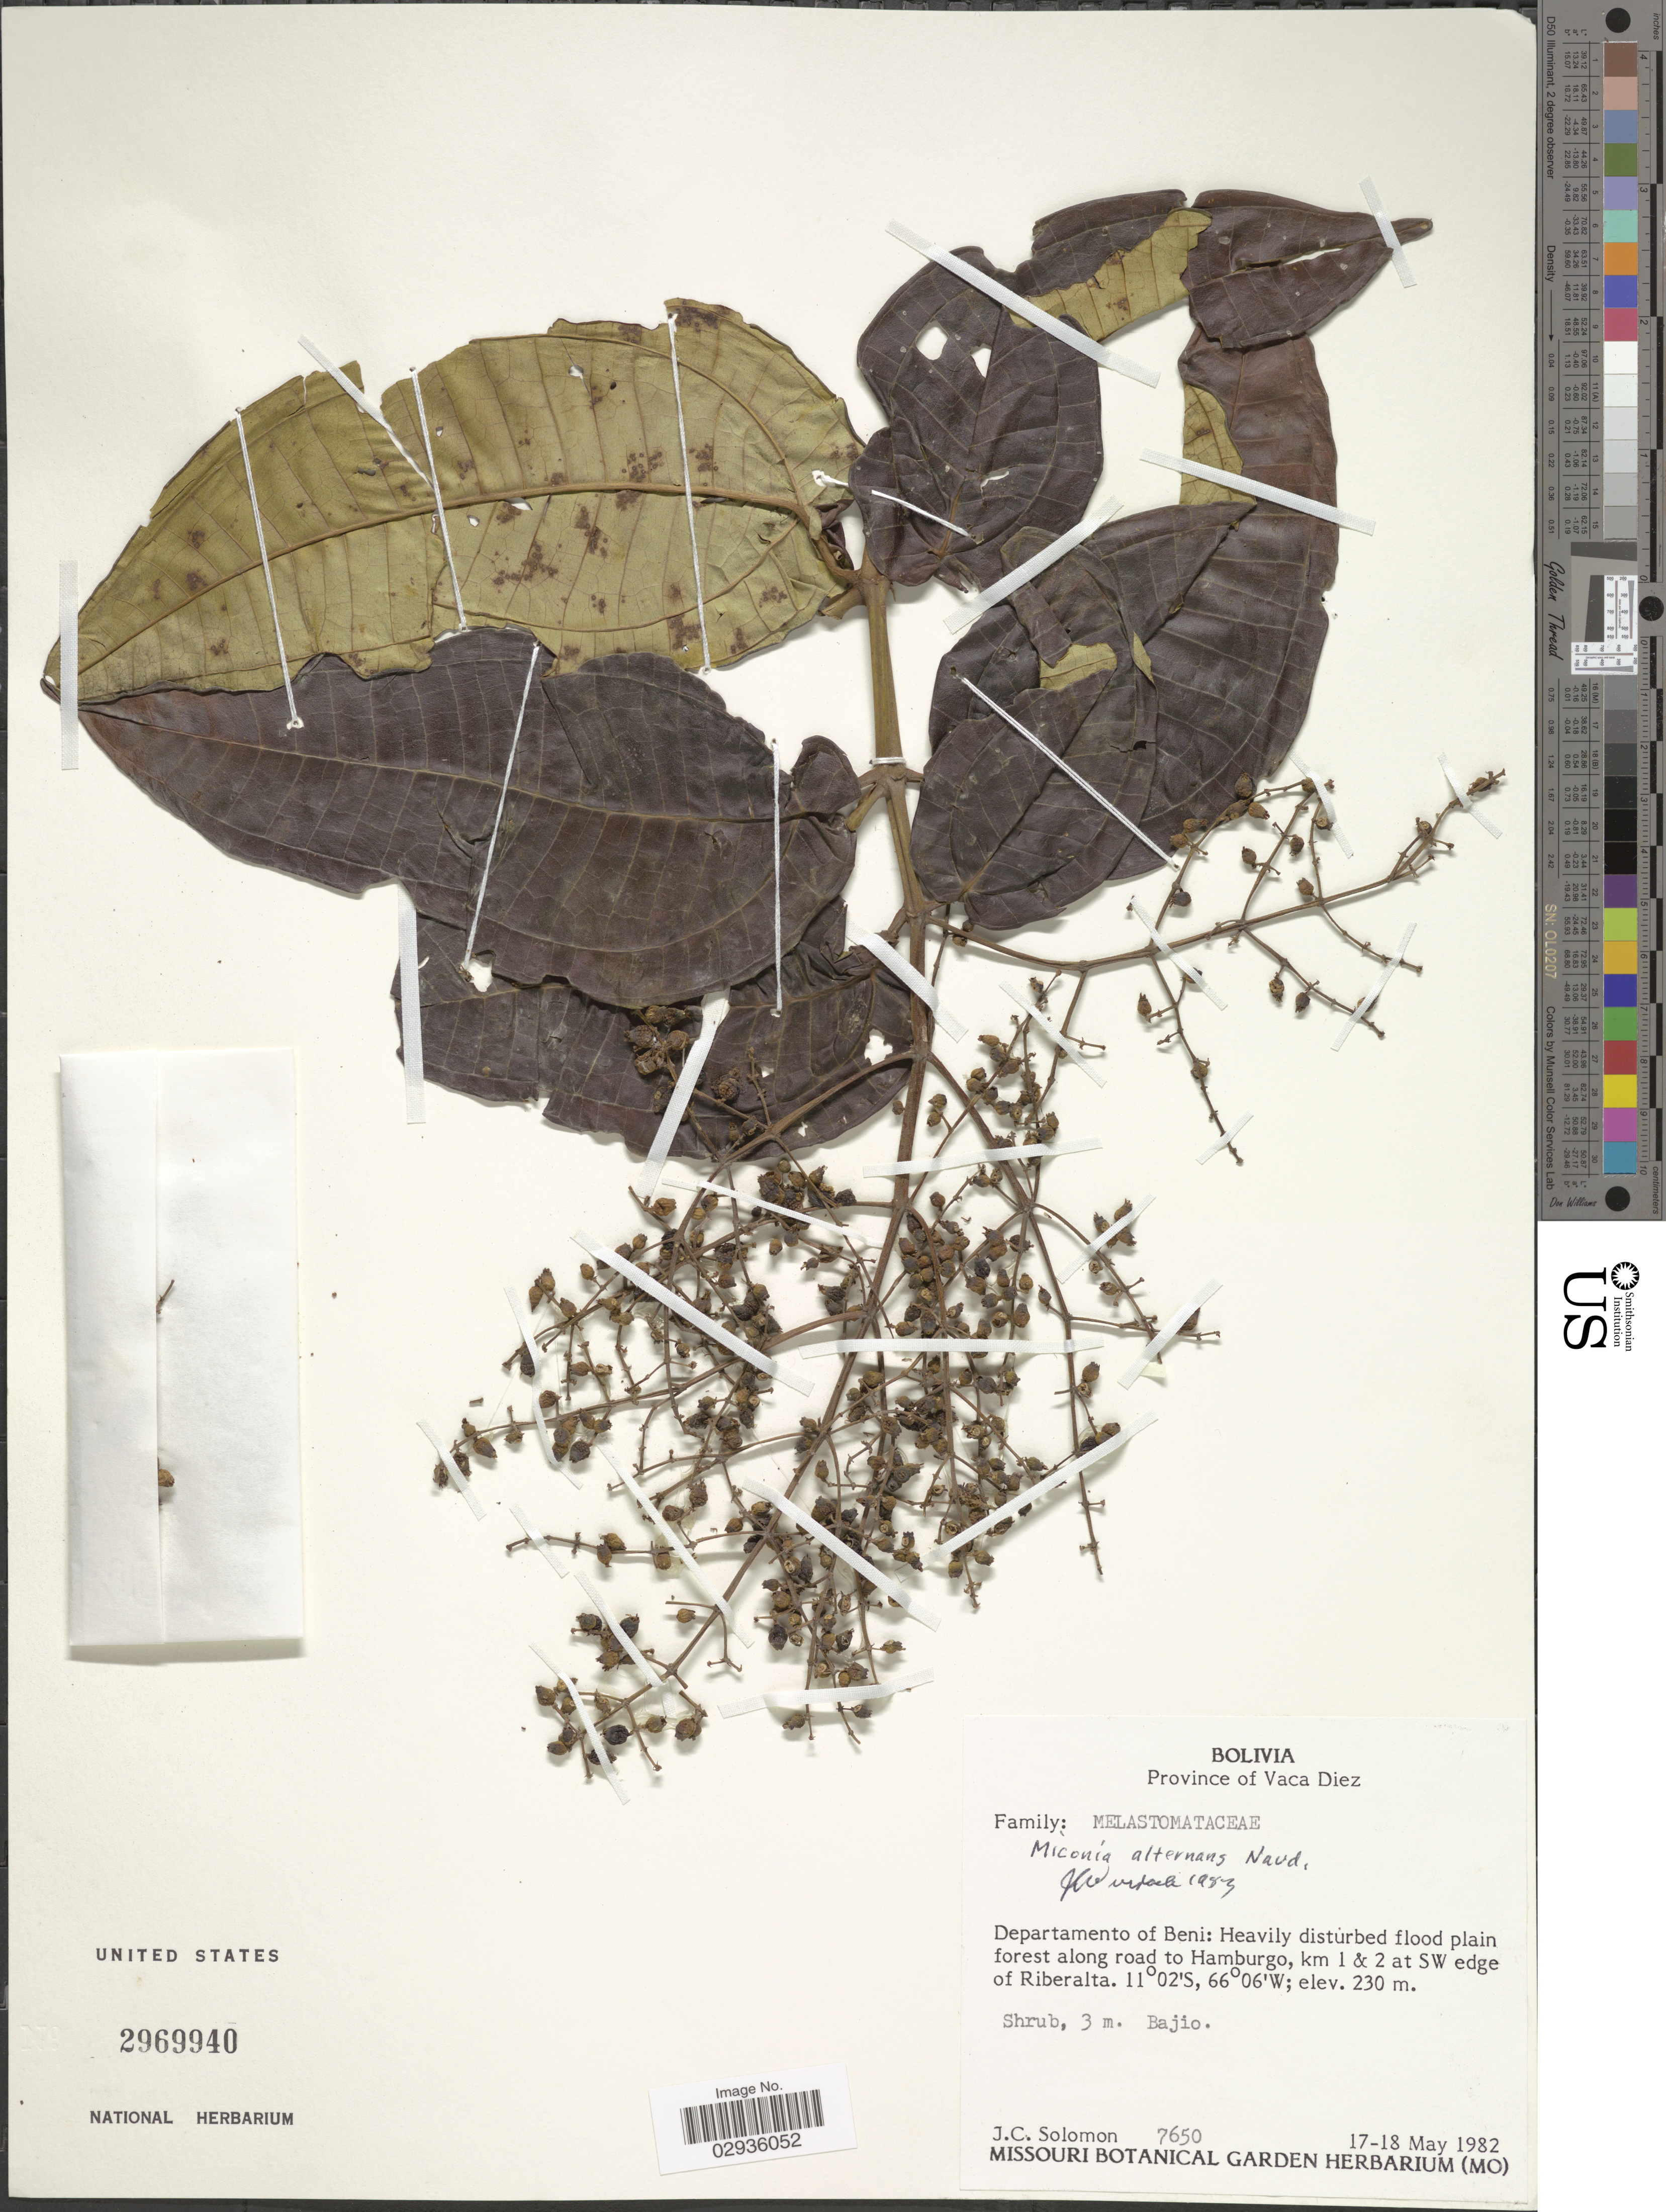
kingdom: Plantae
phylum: Tracheophyta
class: Magnoliopsida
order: Myrtales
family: Melastomataceae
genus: Miconia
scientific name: Miconia alternans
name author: Naudin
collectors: J. C. Solomon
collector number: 7650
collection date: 1982-05-17/1982-05-18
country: Bolivia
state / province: Beni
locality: Province of Vaca Diez. Departamento of Beni: Heavily disturbes flood plain forest along road to Hamburgo, km 1 & 2 at SW edge of Riberalta.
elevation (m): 230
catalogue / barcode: US 2969940